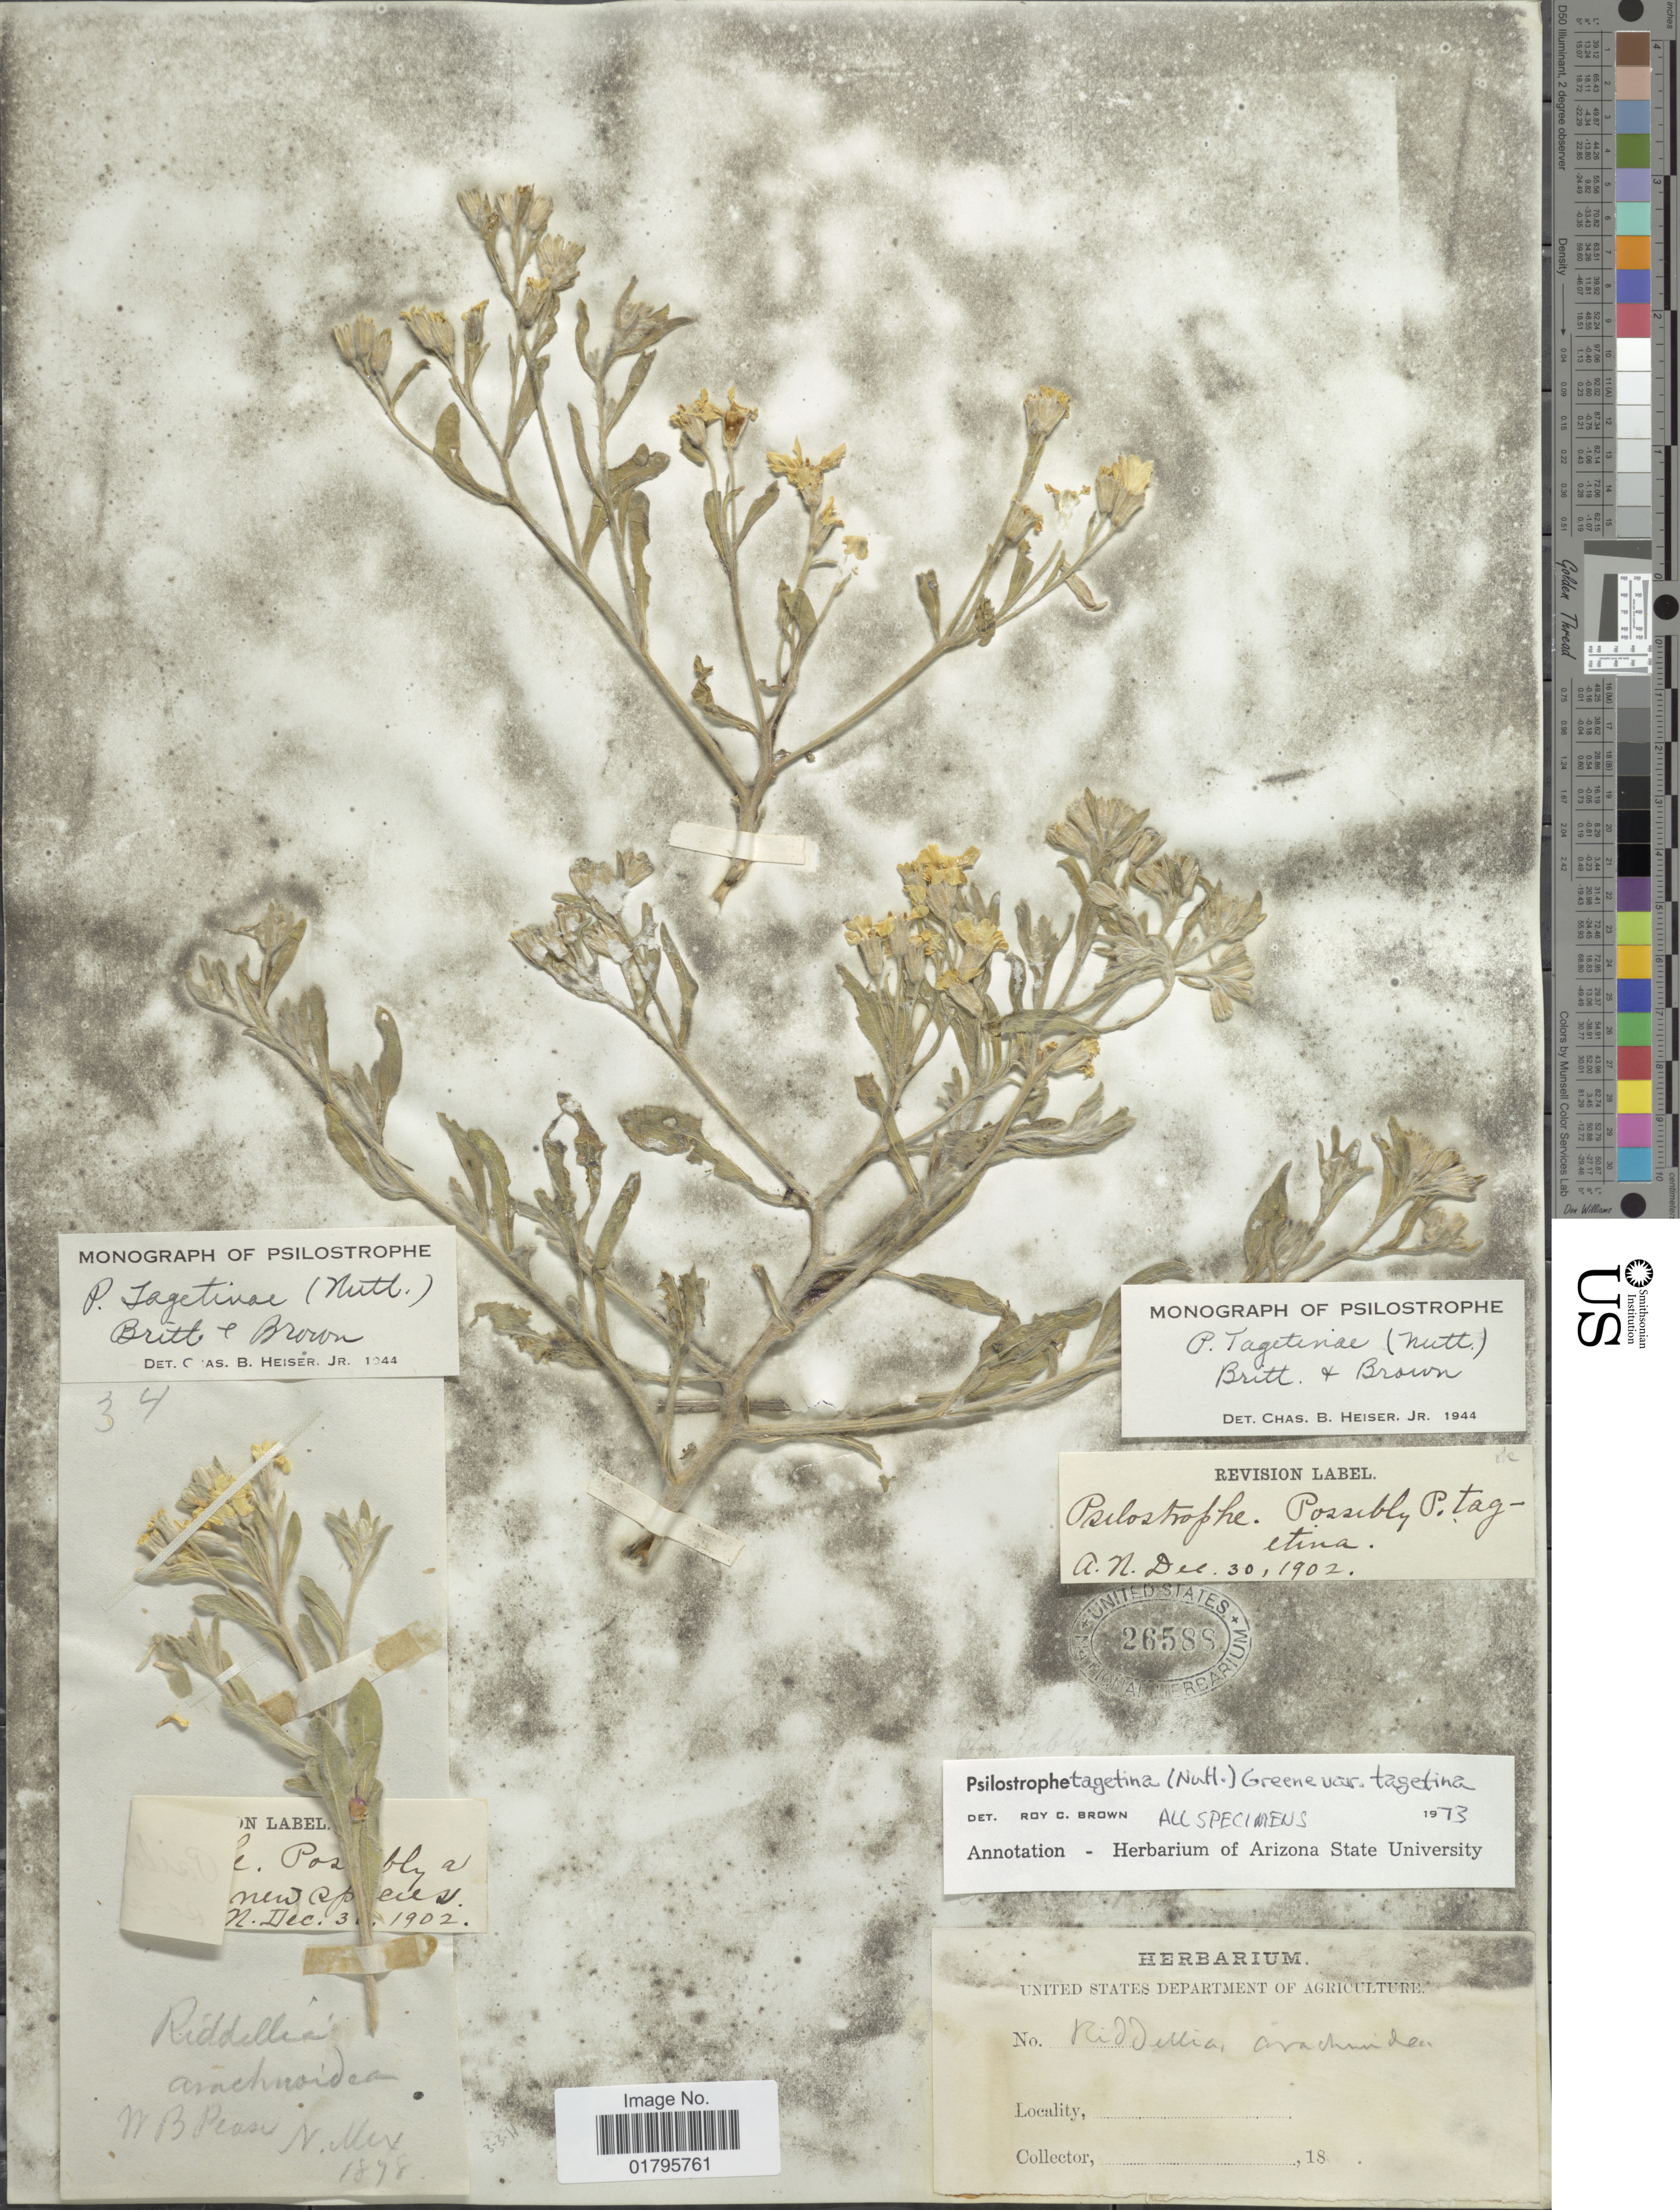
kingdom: Plantae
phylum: Tracheophyta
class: Magnoliopsida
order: Asterales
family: Asteraceae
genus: Psilostrophe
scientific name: Psilostrophe tagetina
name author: (Nutt.) Greene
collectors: United States Department of Agriculture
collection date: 1898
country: United States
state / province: New Mexico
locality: N. Mex.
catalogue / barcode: US 26588